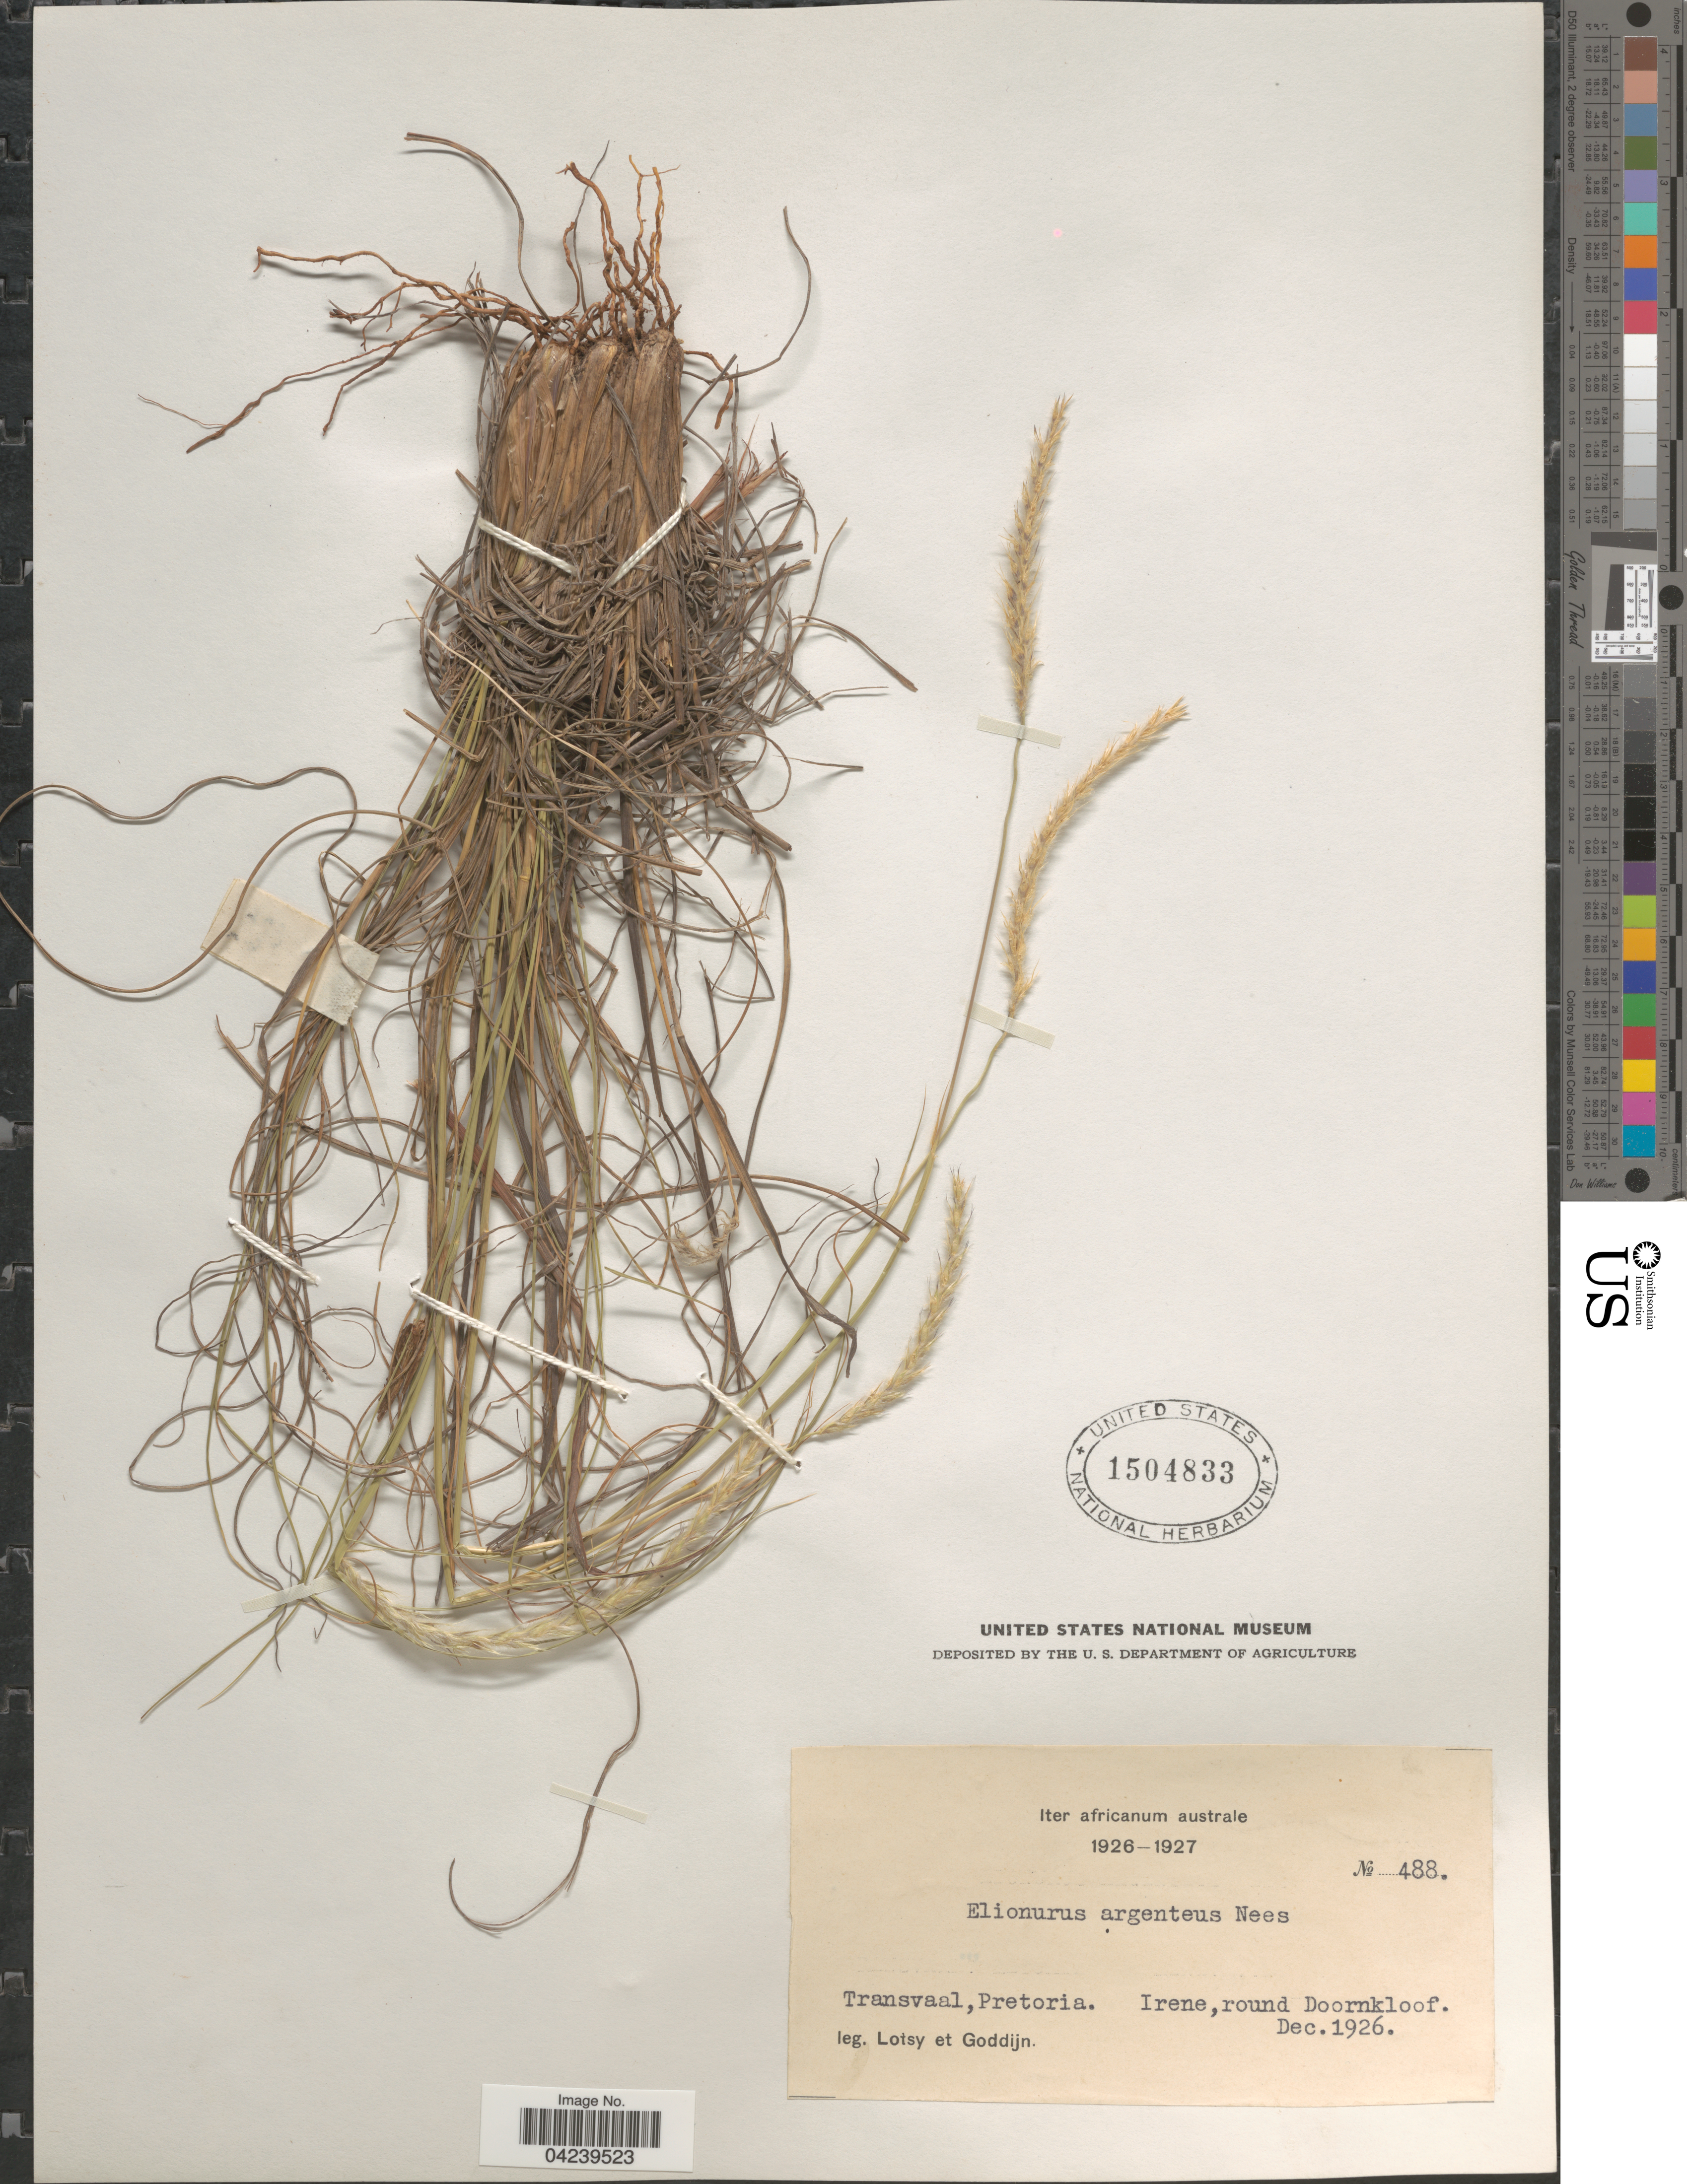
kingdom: Plantae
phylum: Tracheophyta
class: Liliopsida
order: Poales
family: Poaceae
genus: Elionurus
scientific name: Elionurus muticus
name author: (Spreng.) Kuntze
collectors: Lotsy & Goddijn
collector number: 488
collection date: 1926-12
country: South Africa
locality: Iter africanum australe 1926 - 1927. Transvaal, Pretoria. Irene, round Doornkloof.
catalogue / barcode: US 1504833